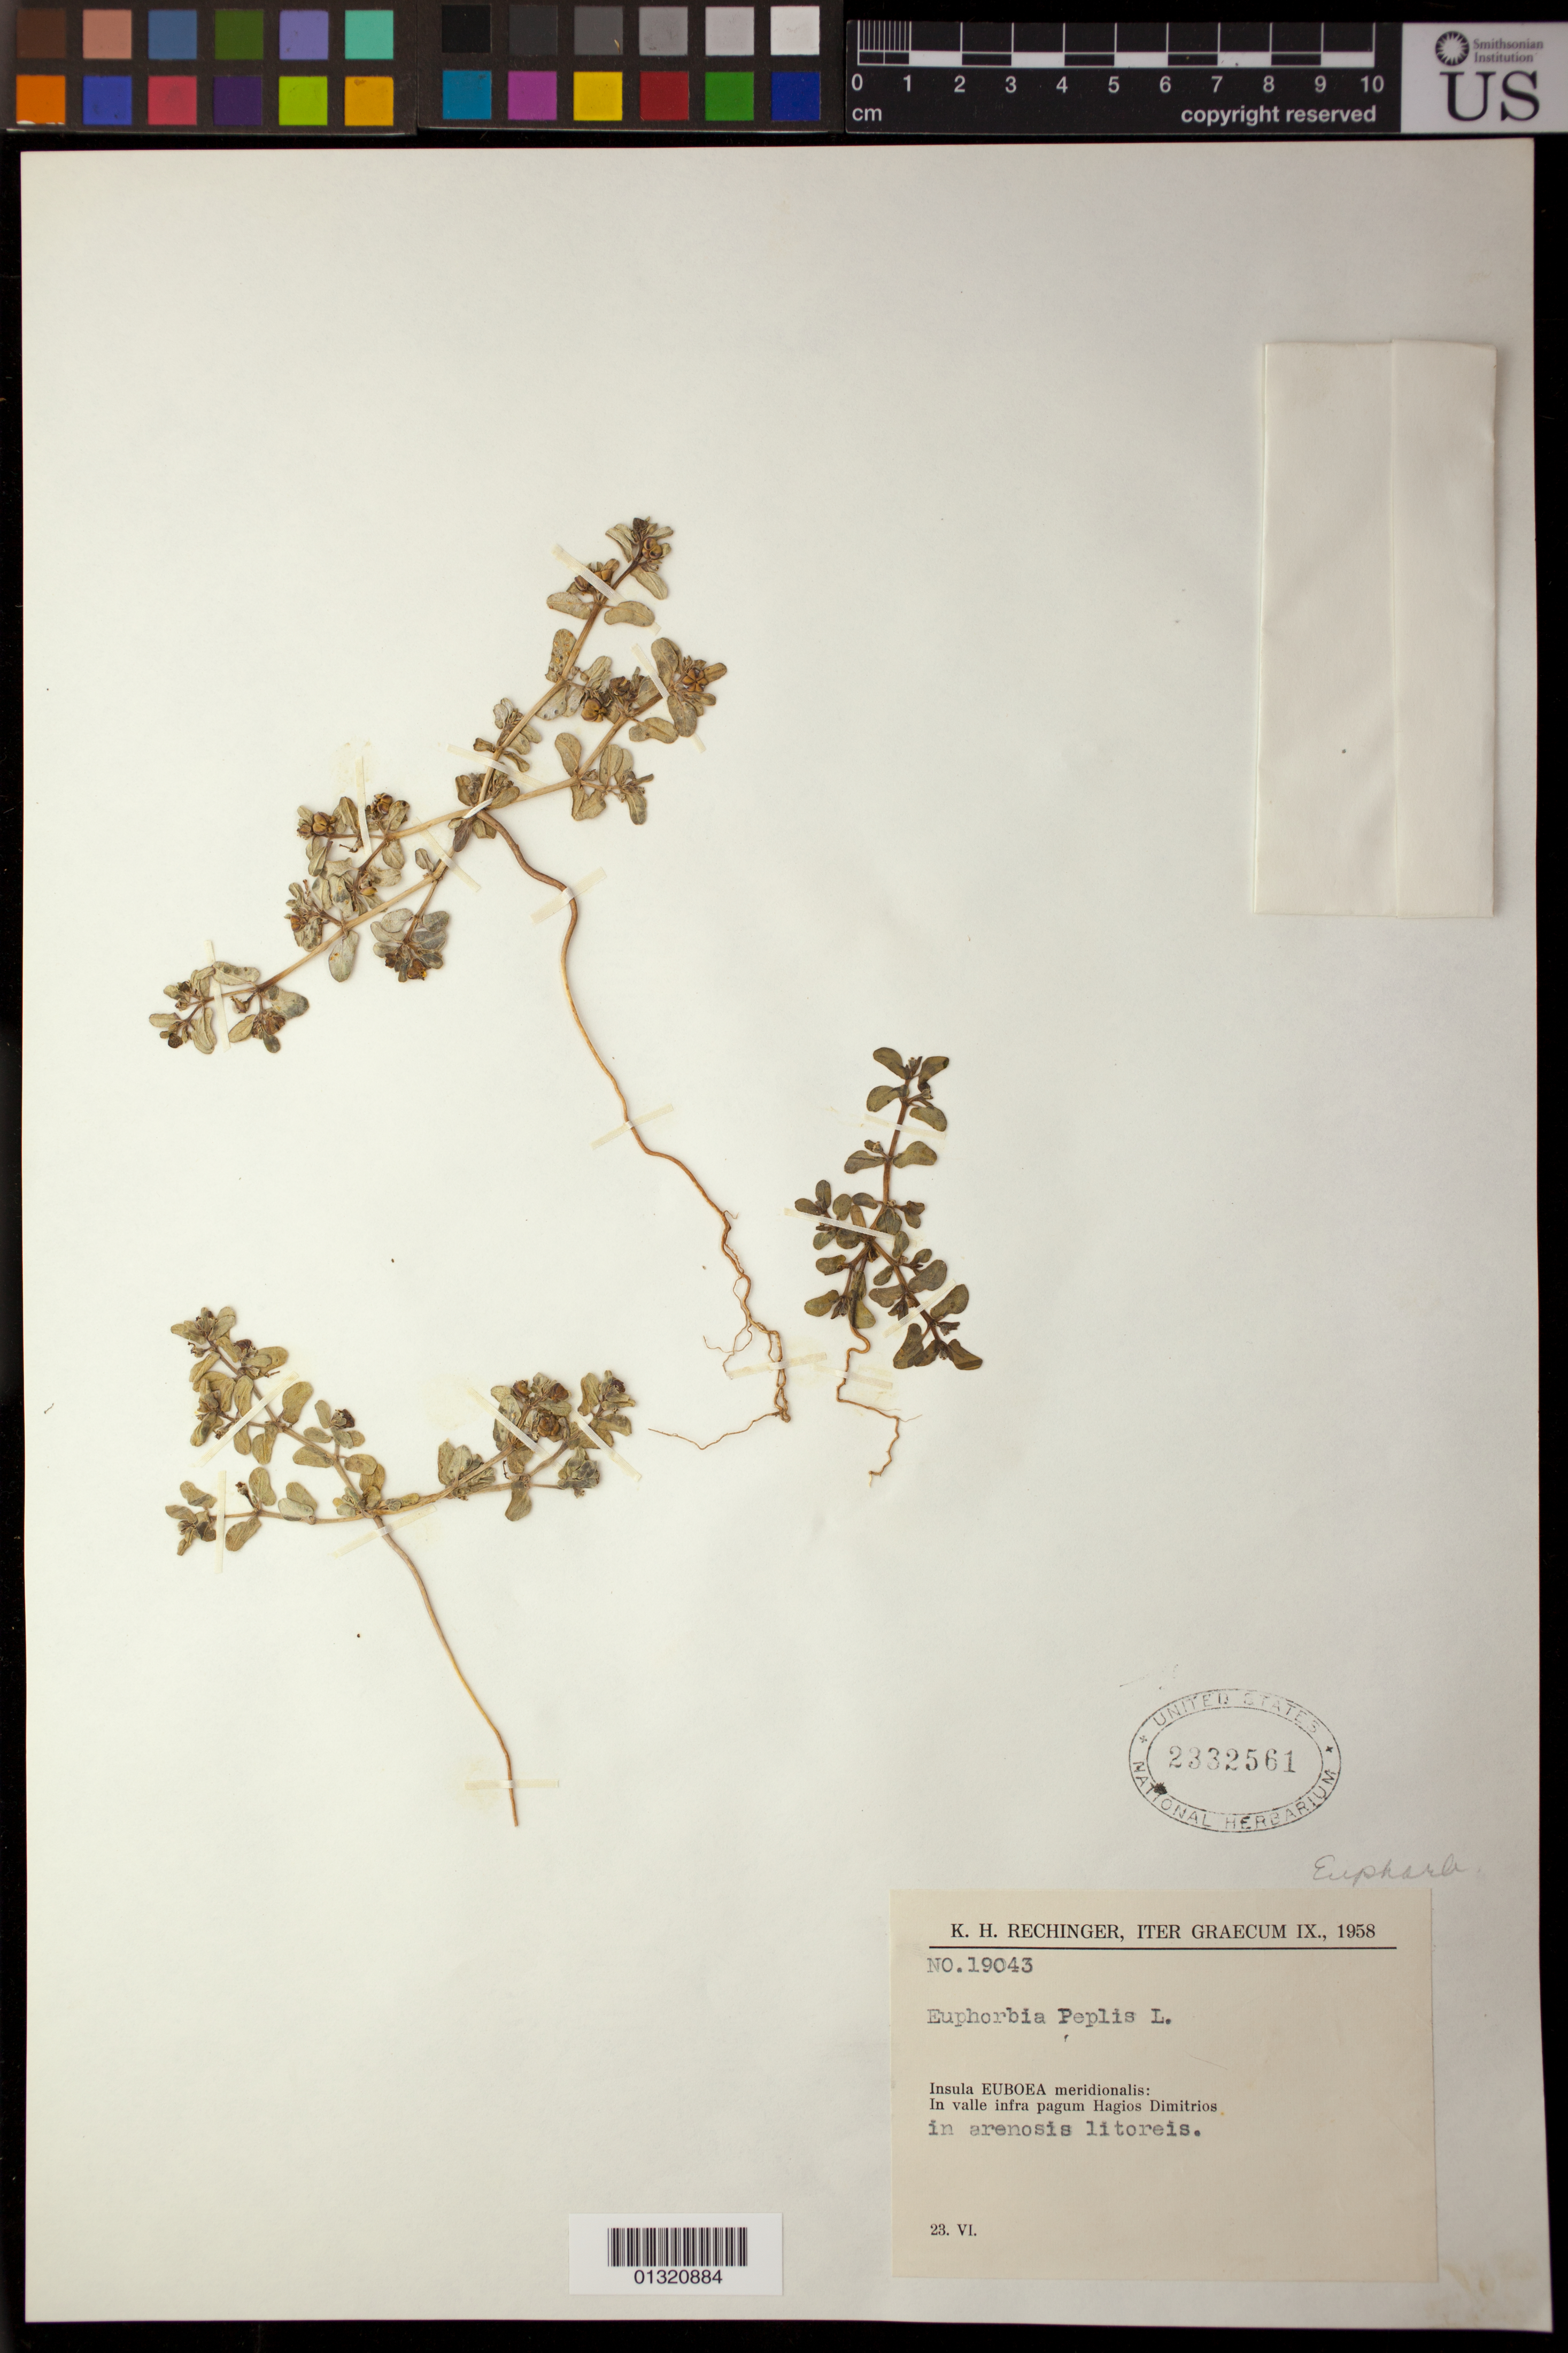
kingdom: Plantae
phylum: Tracheophyta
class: Magnoliopsida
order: Malpighiales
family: Euphorbiaceae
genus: Euphorbia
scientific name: Euphorbia peplus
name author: L.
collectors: K. H. Rechinger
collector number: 19043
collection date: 1958-06-23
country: Greece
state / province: Central Greece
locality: Insula Euboea, in valle infra pagum Hagios Dimitrios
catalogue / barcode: US 2332561